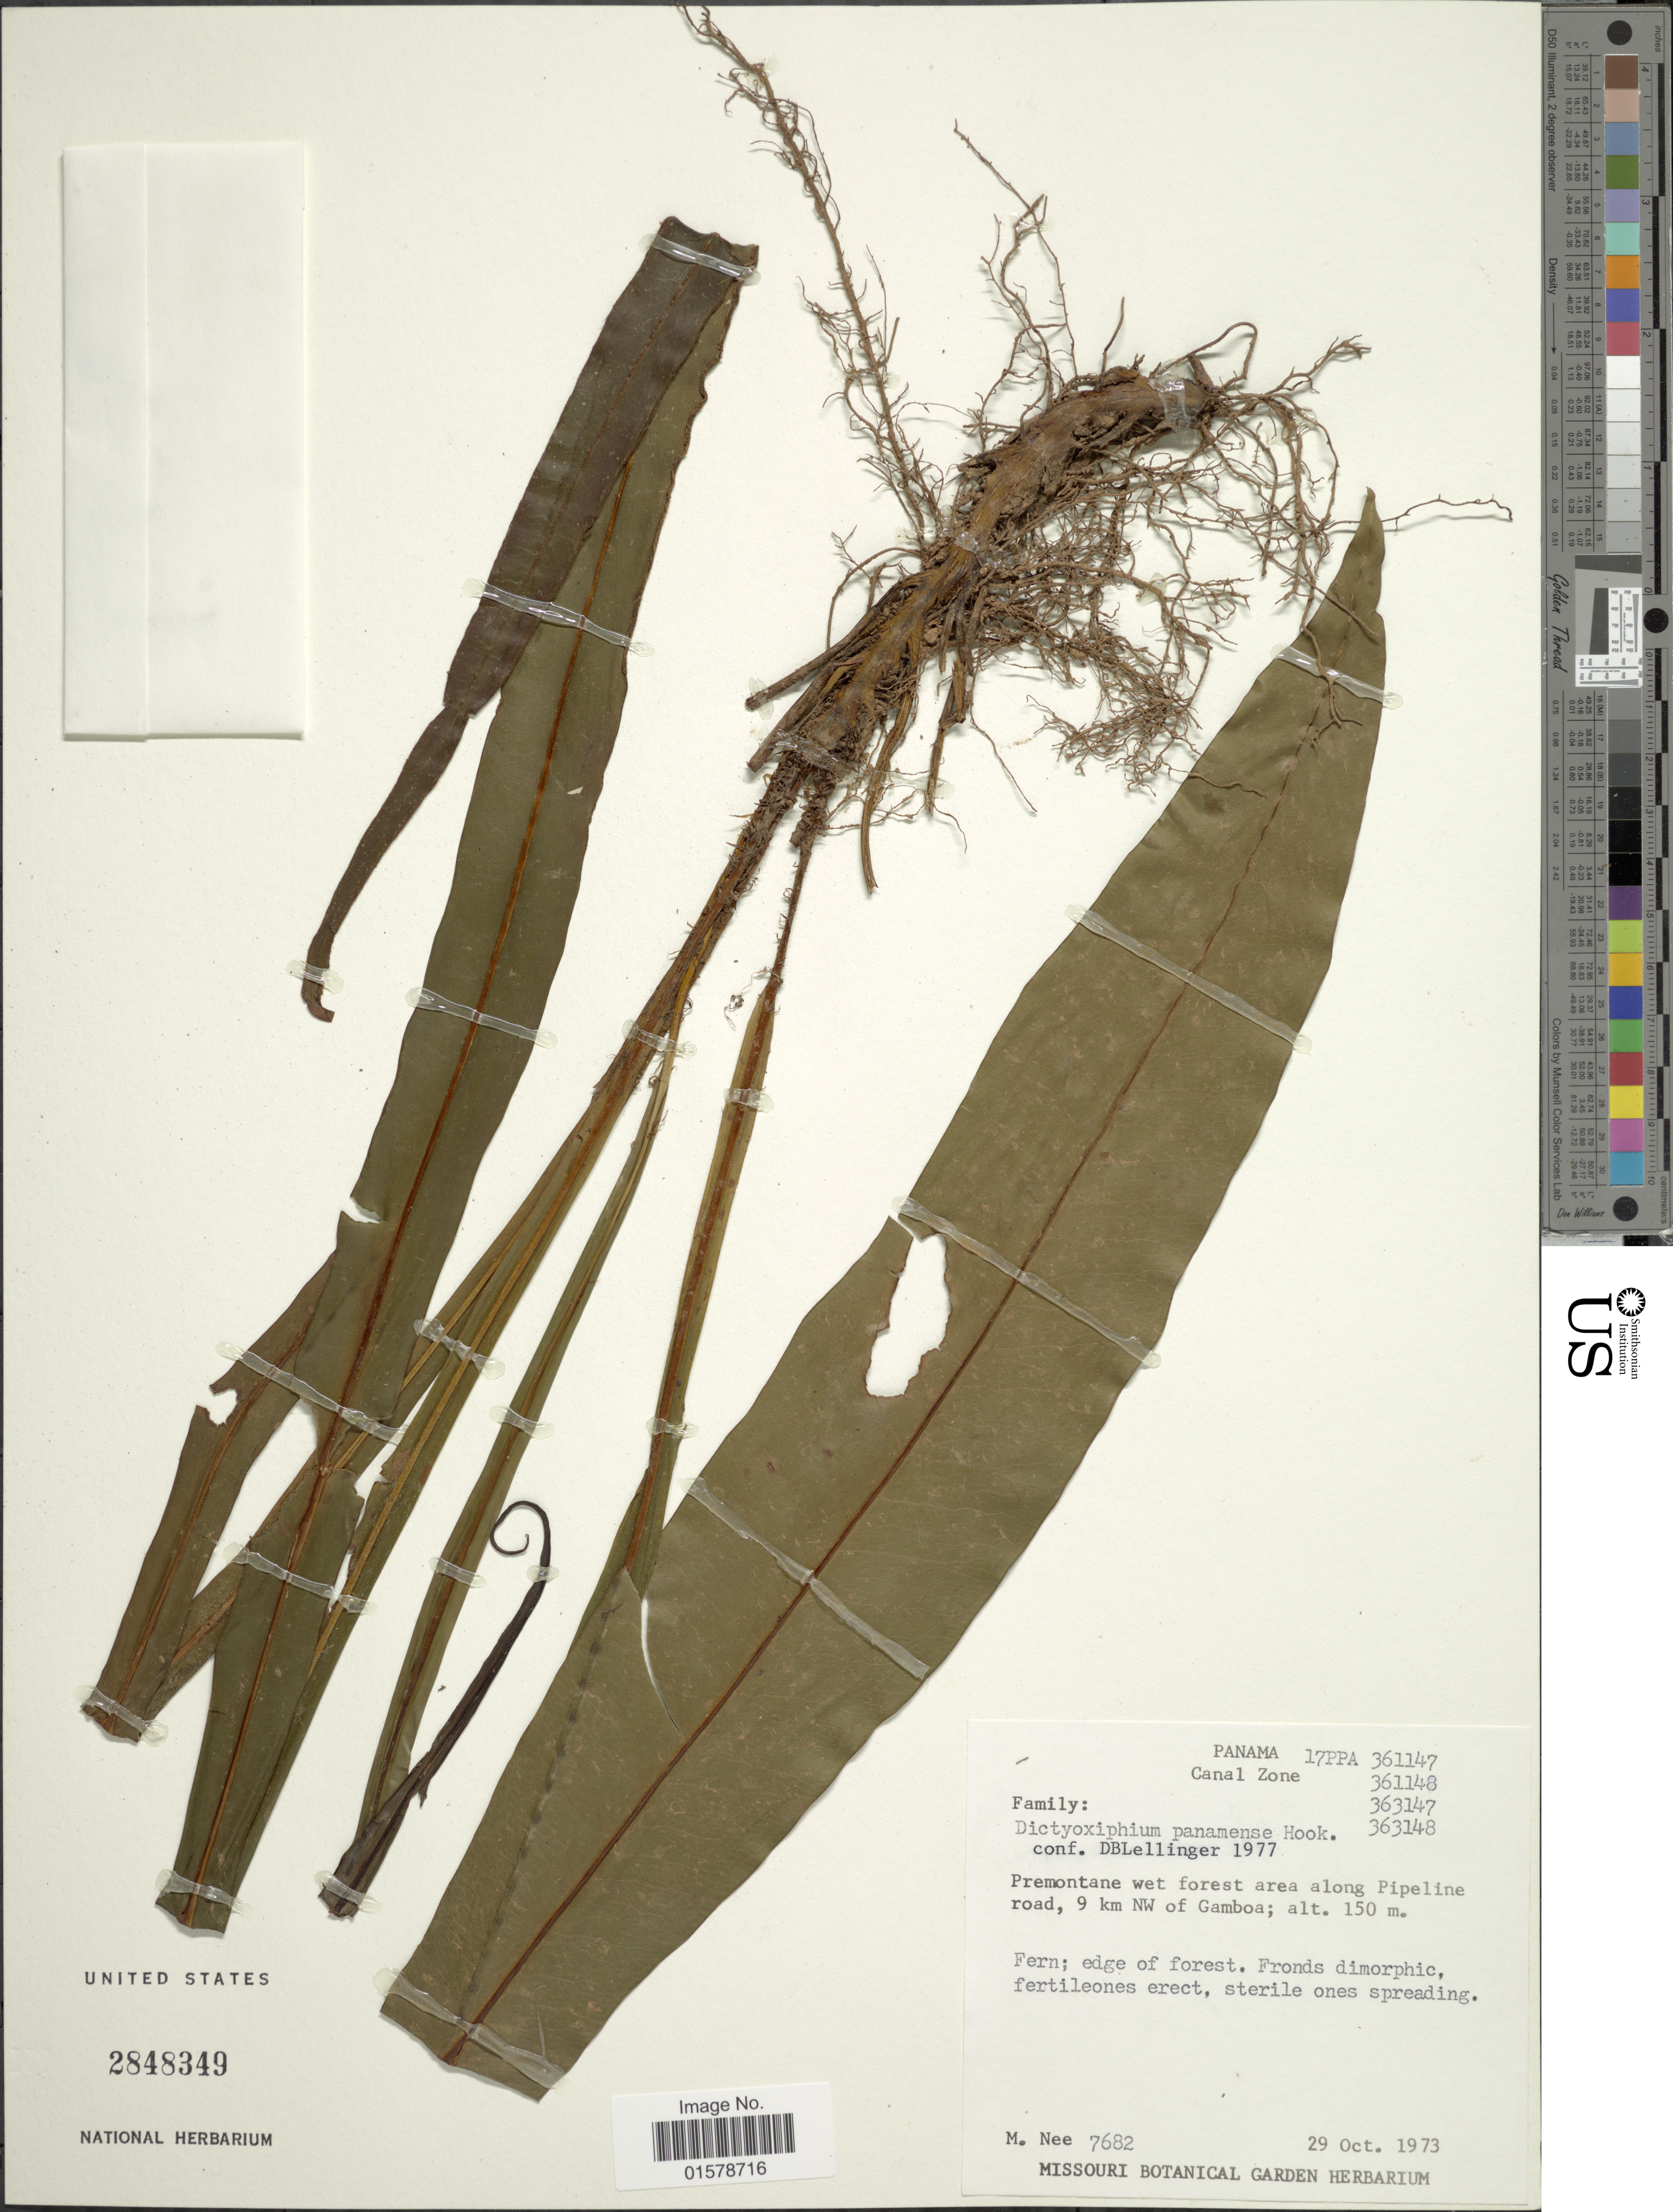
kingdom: Plantae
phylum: Tracheophyta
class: Polypodiopsida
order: Polypodiales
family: Tectariaceae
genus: Tectaria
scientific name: Tectaria panamensis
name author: (Hook.) R.M. Tryon & A.F. Tryon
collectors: M. Nee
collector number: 7682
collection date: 1973-10-29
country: Panama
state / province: Colón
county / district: Canal Zone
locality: Panama, Canal Zone, Premontane wet forest area along Pipeline road, 9km NW of Gamboa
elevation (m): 150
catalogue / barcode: US 2848349